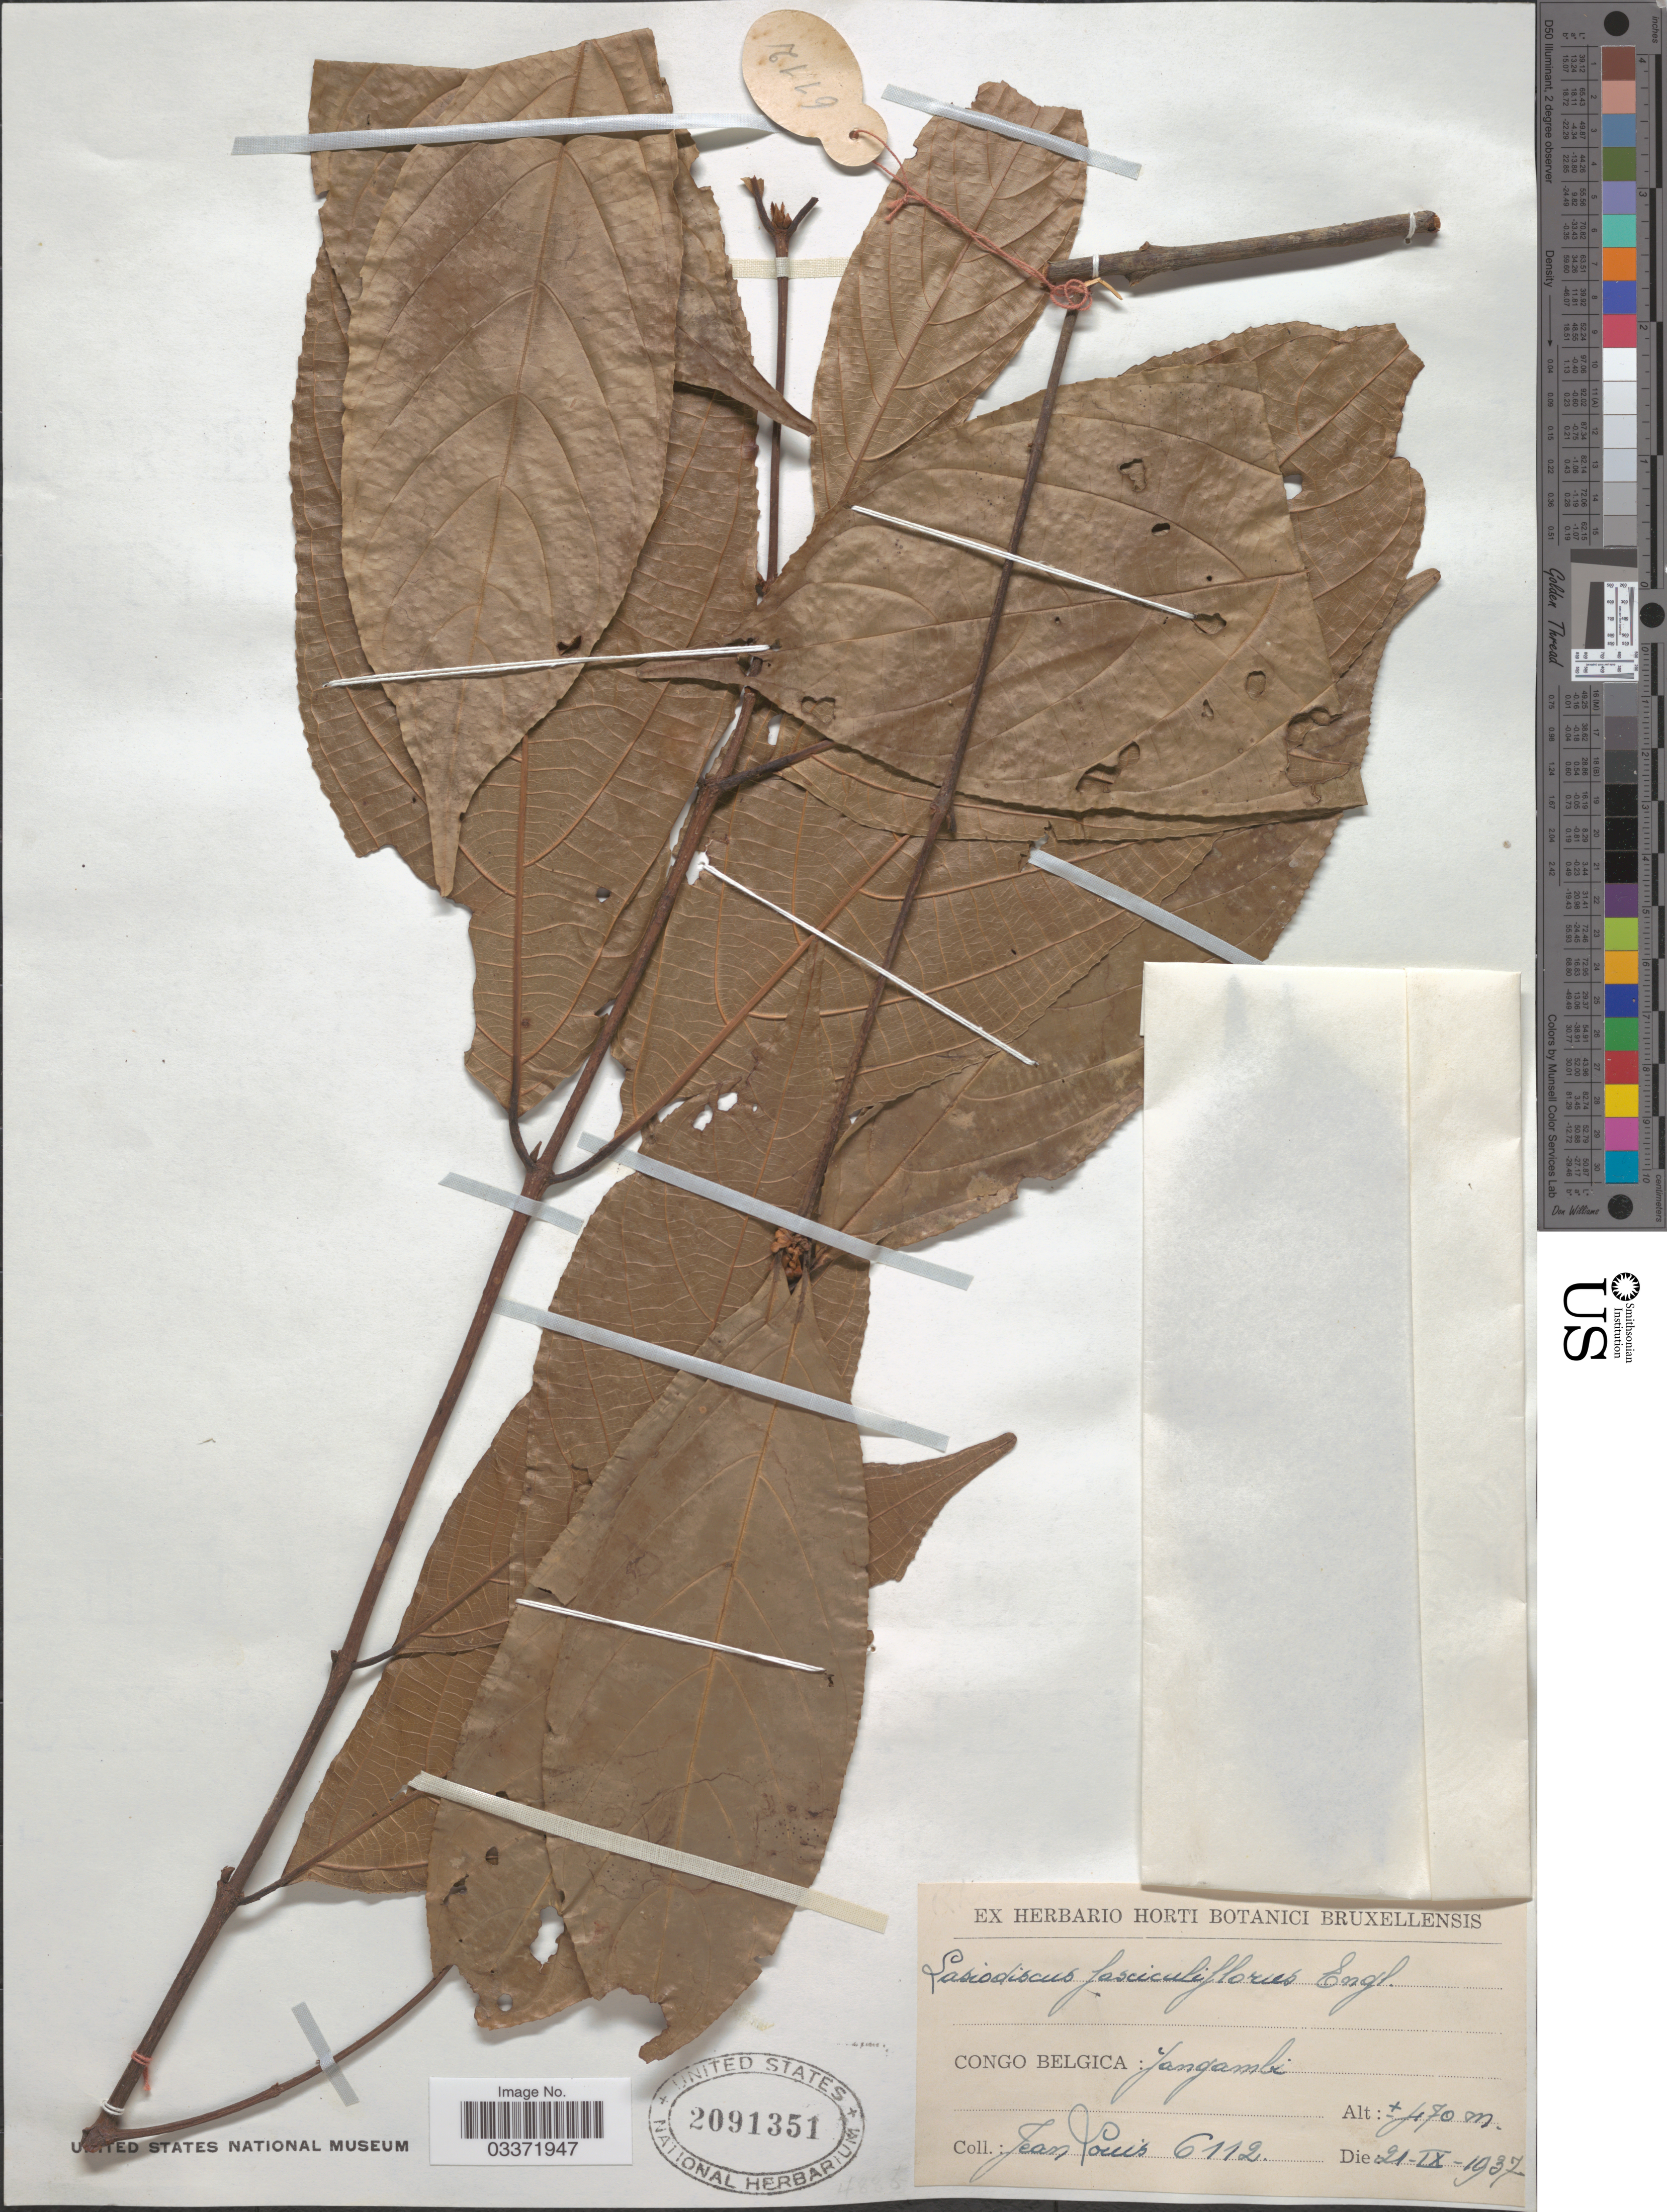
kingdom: Plantae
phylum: Tracheophyta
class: Magnoliopsida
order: Rosales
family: Rhamnaceae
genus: Lasiodiscus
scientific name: Lasiodiscus fasciculiflorus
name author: Engl.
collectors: J. Louis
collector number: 6112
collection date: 1937-09-21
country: Congo, Democratic Republic of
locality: Congo Belgica: Yangambi.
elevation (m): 470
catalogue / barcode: US 2091351